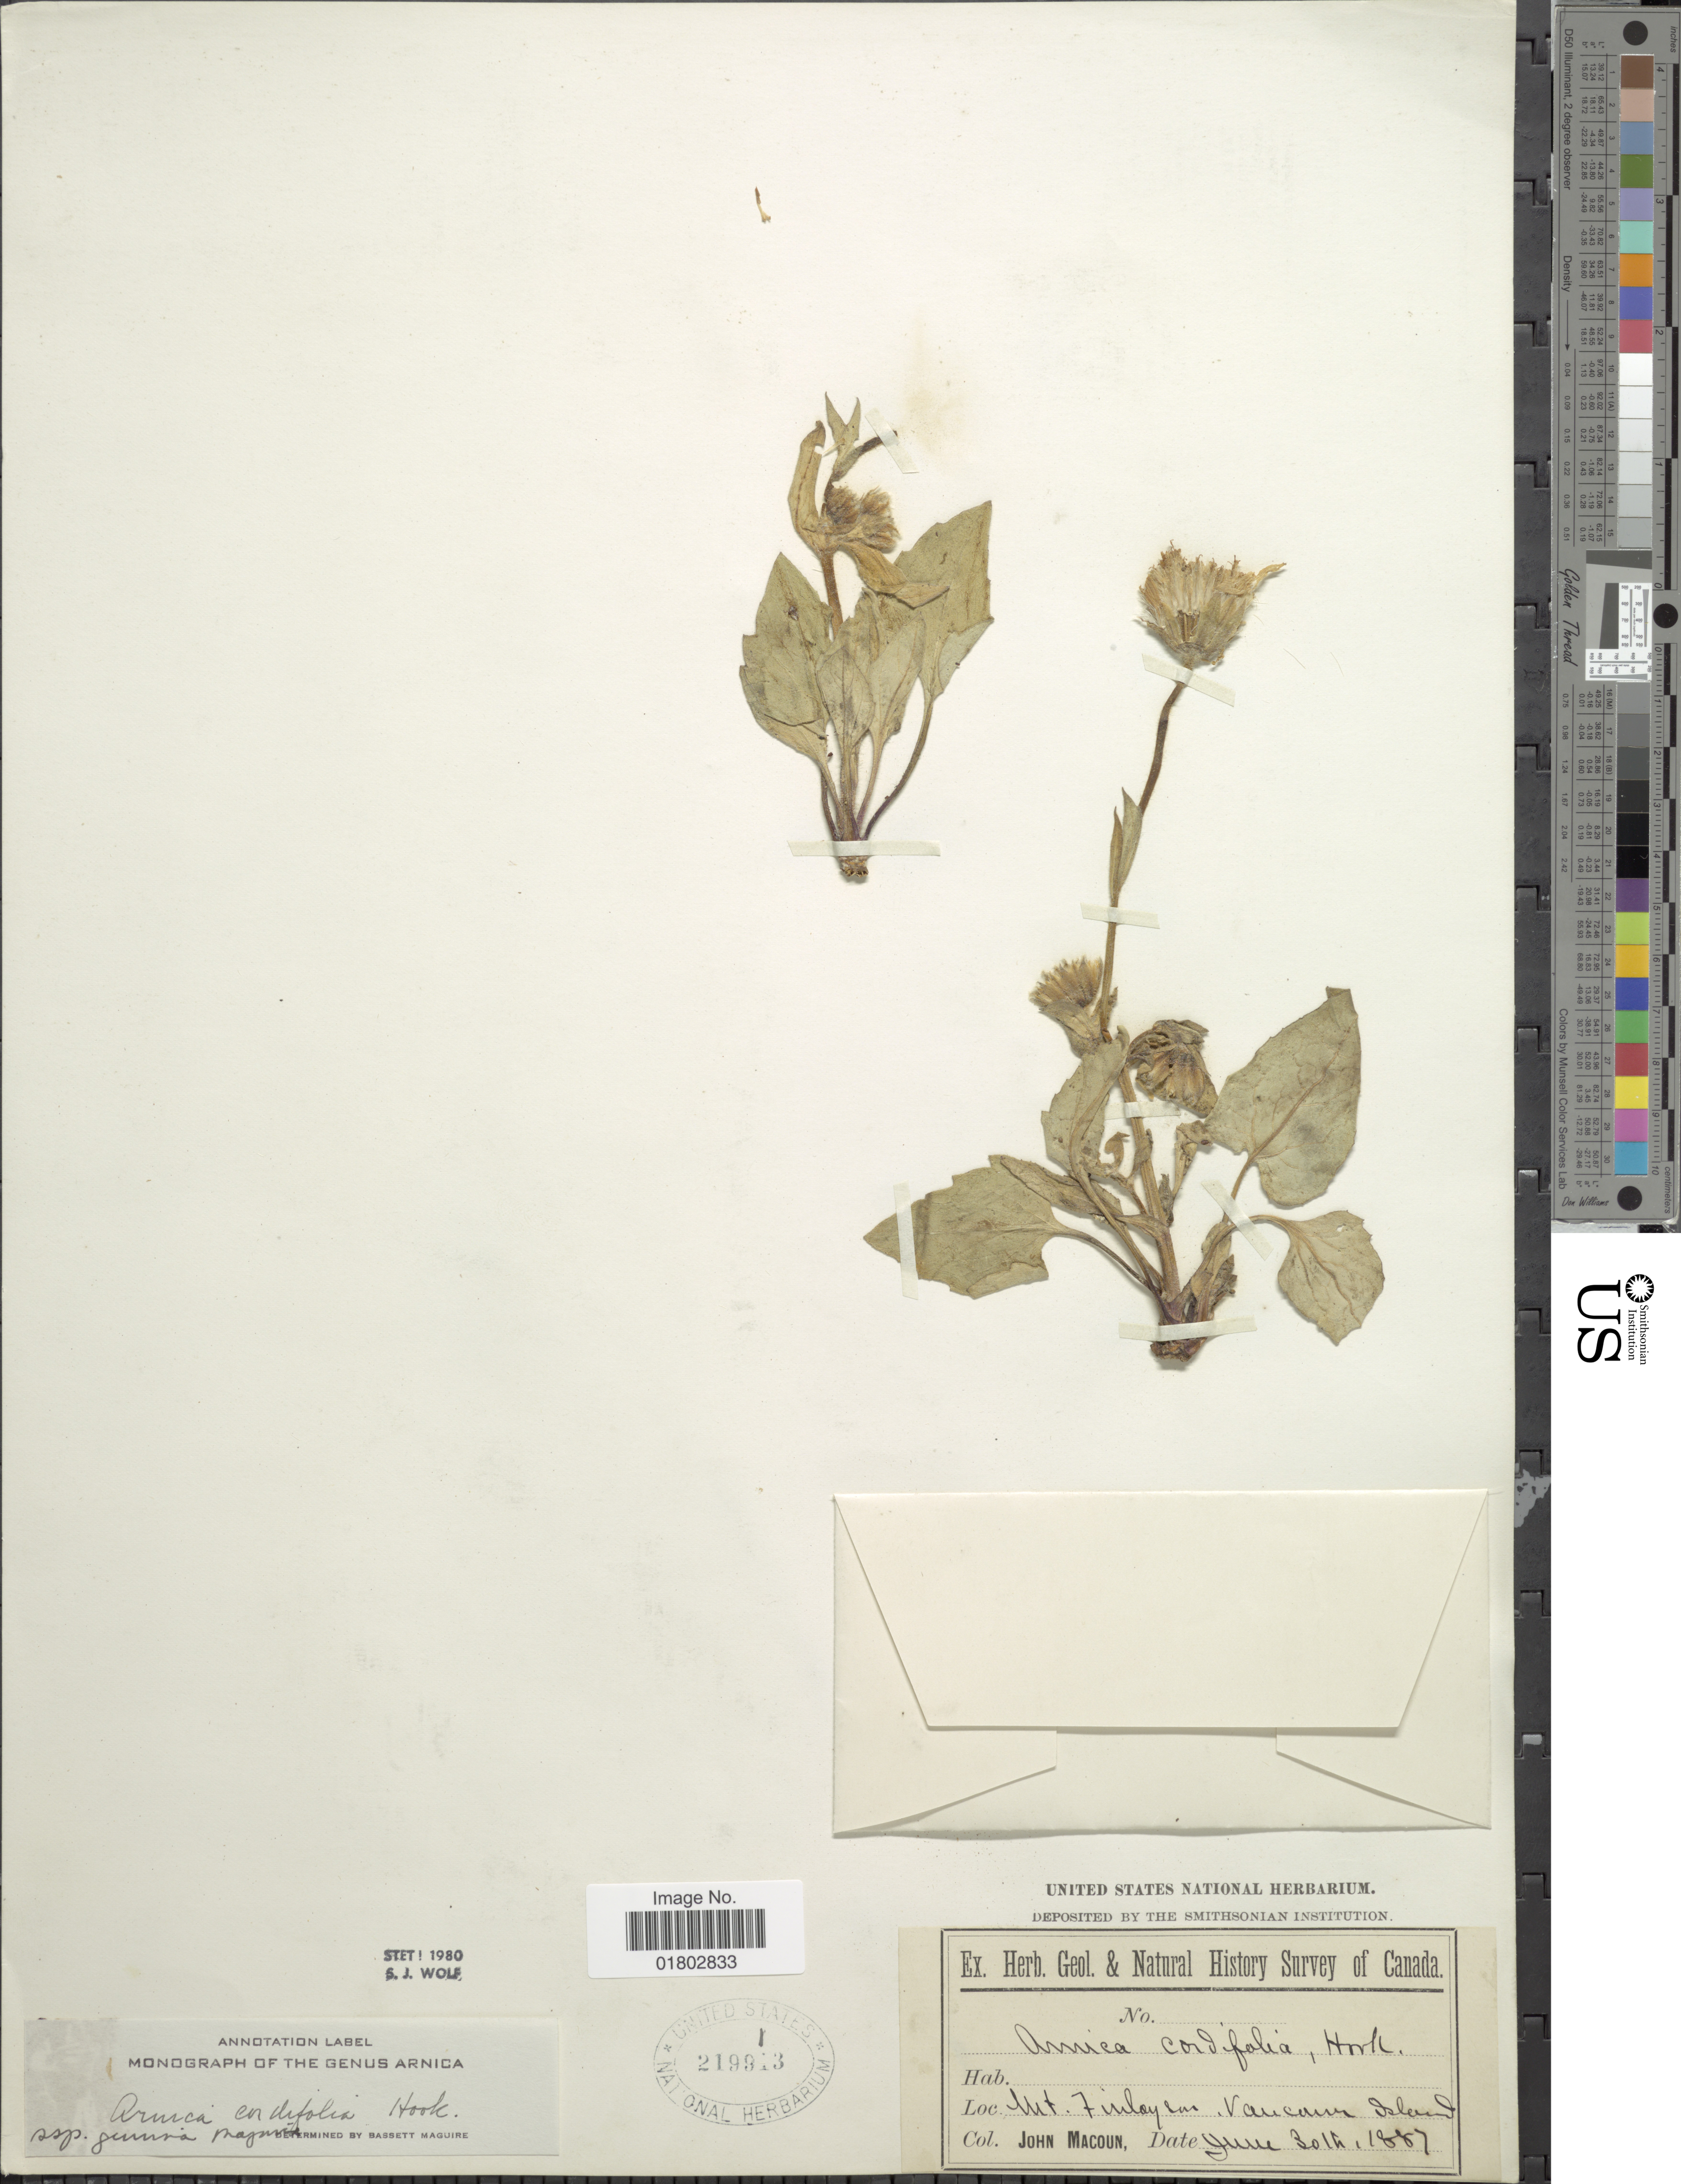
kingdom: Plantae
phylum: Tracheophyta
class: Magnoliopsida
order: Asterales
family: Asteraceae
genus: Arnica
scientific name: Arnica cordifolia subsp. genuina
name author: Maguire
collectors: J. Macoun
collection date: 1887-06-30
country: Canada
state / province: British Columbia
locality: Mt Finlay Vancouver Island.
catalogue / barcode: US 219943